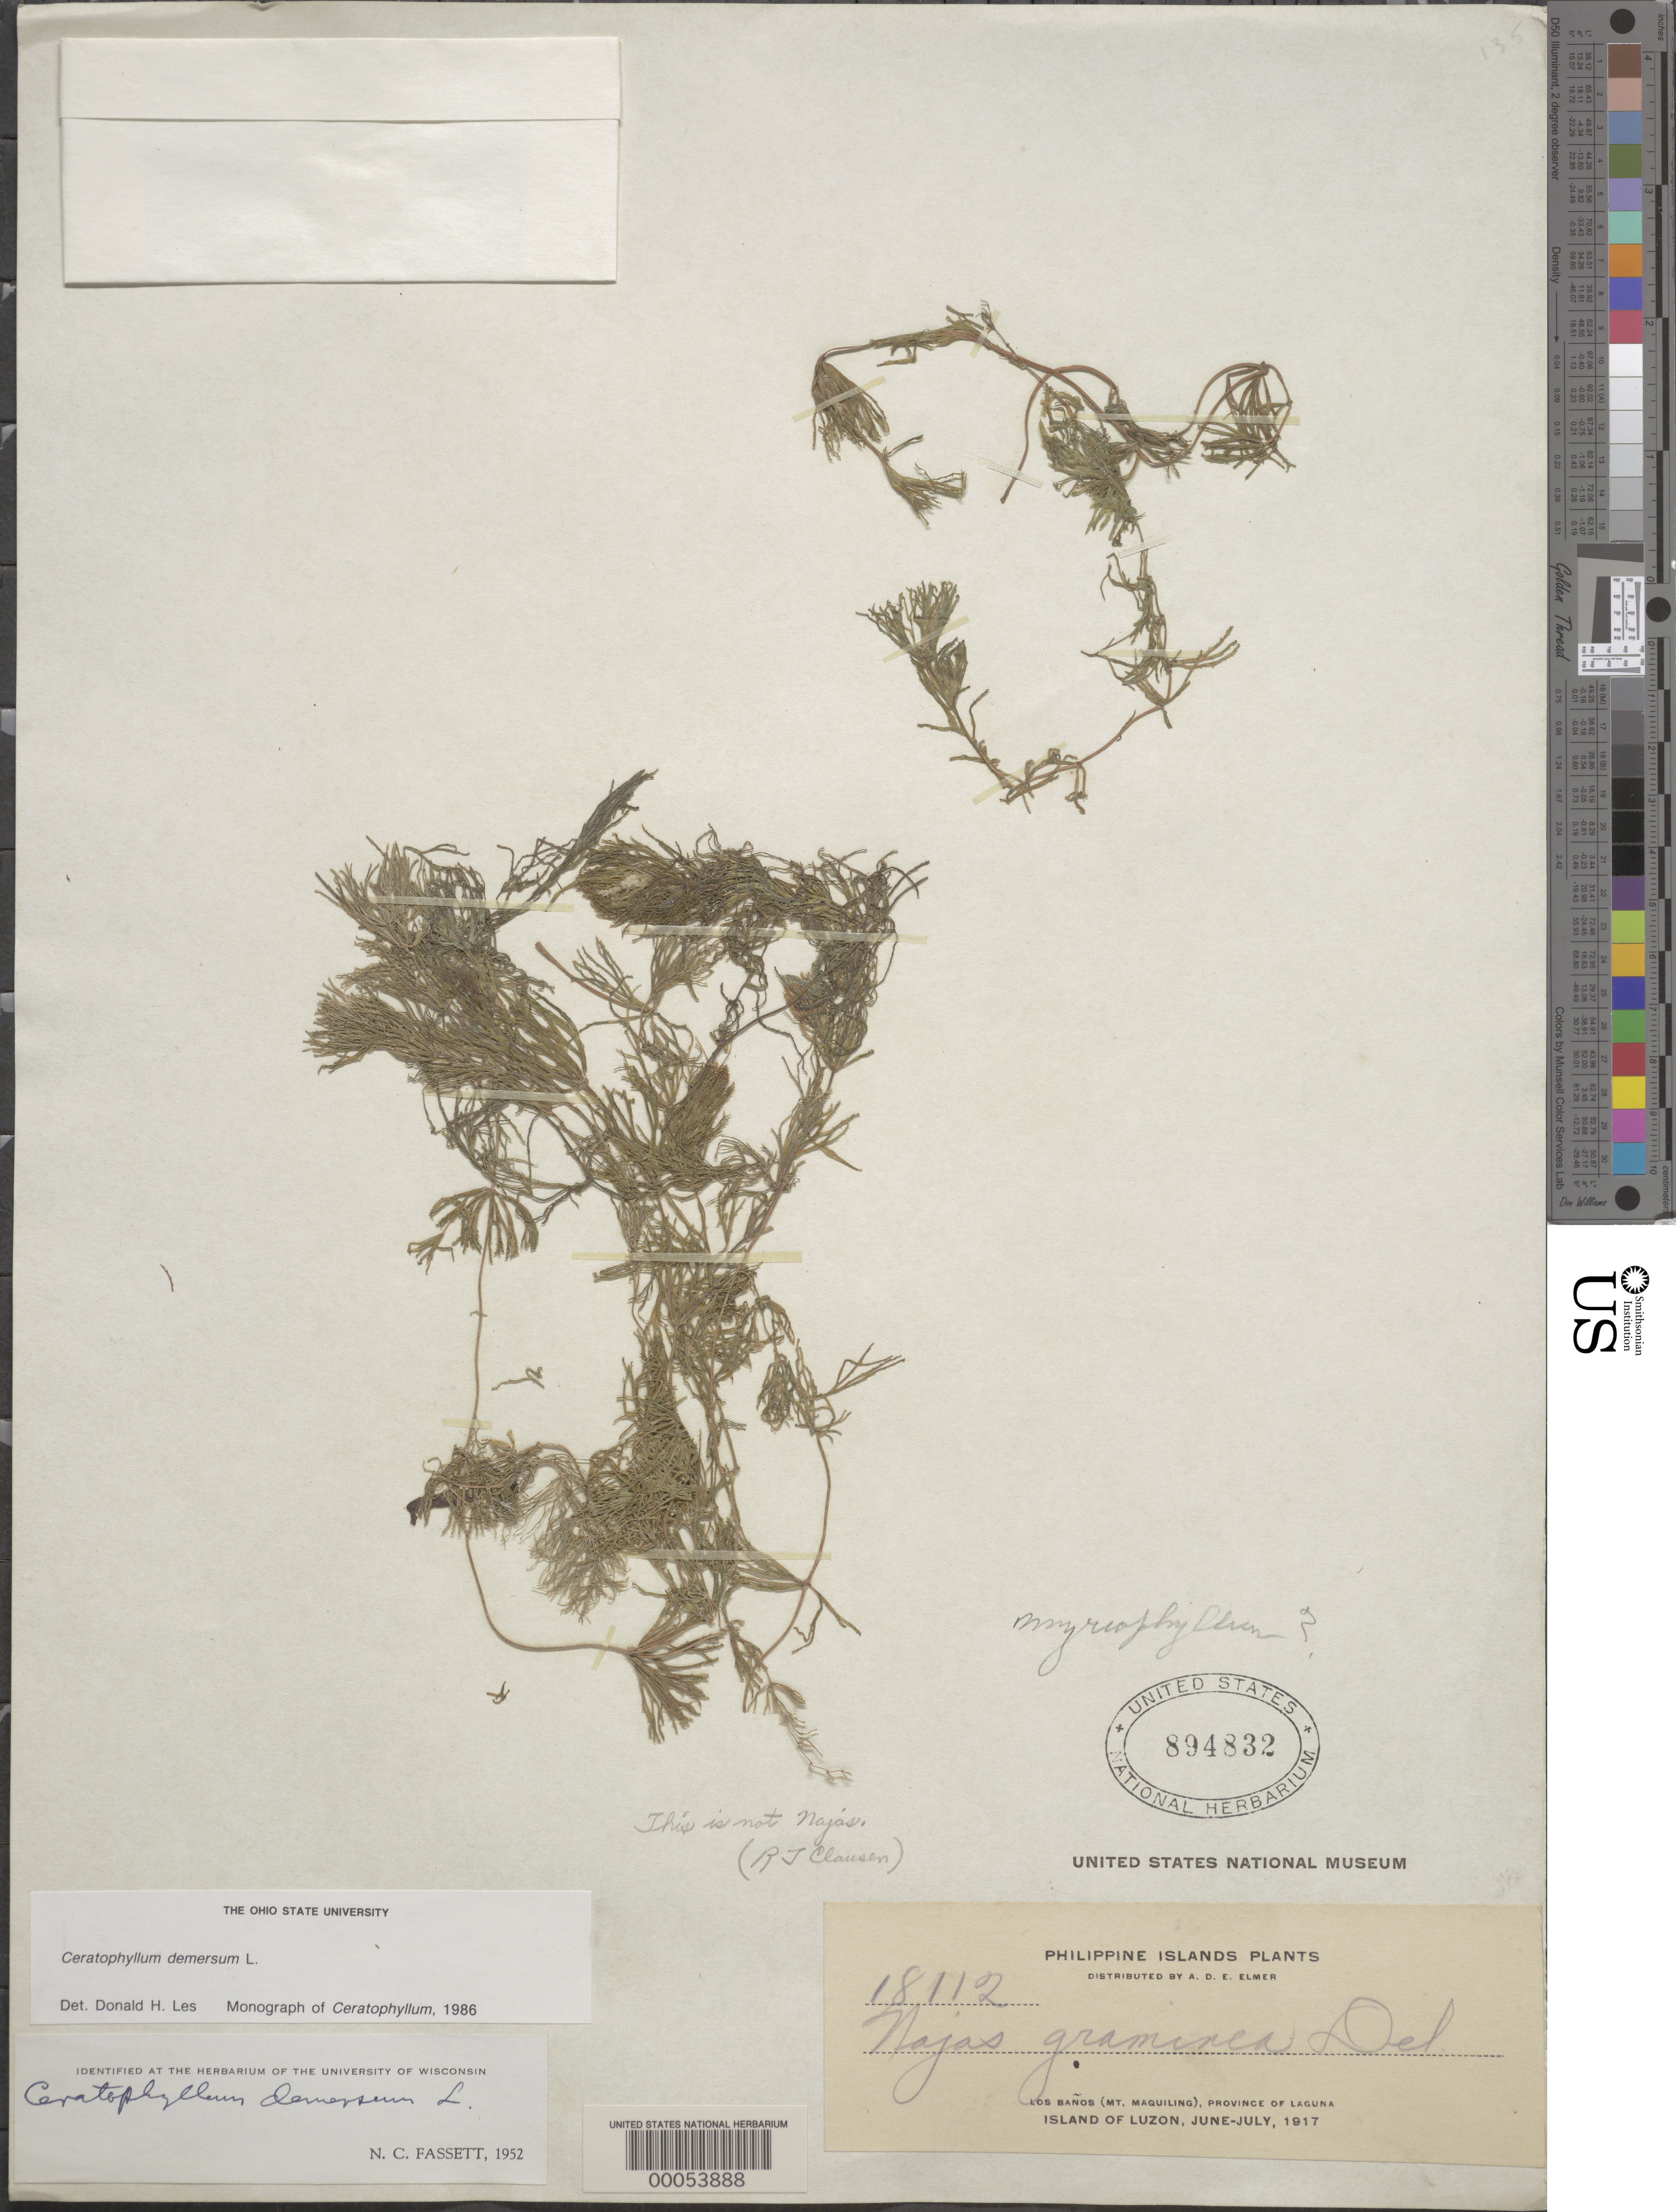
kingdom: Plantae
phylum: Tracheophyta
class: Magnoliopsida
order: Ceratophyllales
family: Ceratophyllaceae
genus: Ceratophyllum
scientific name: Ceratophyllum demersum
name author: L.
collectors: A. D. E. Elmer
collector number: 18112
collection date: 1917-06/1917-07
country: Philippines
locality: Los Baños (Mt. Maguiling), province of Laguna. Island of Luzon.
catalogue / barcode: US 894832